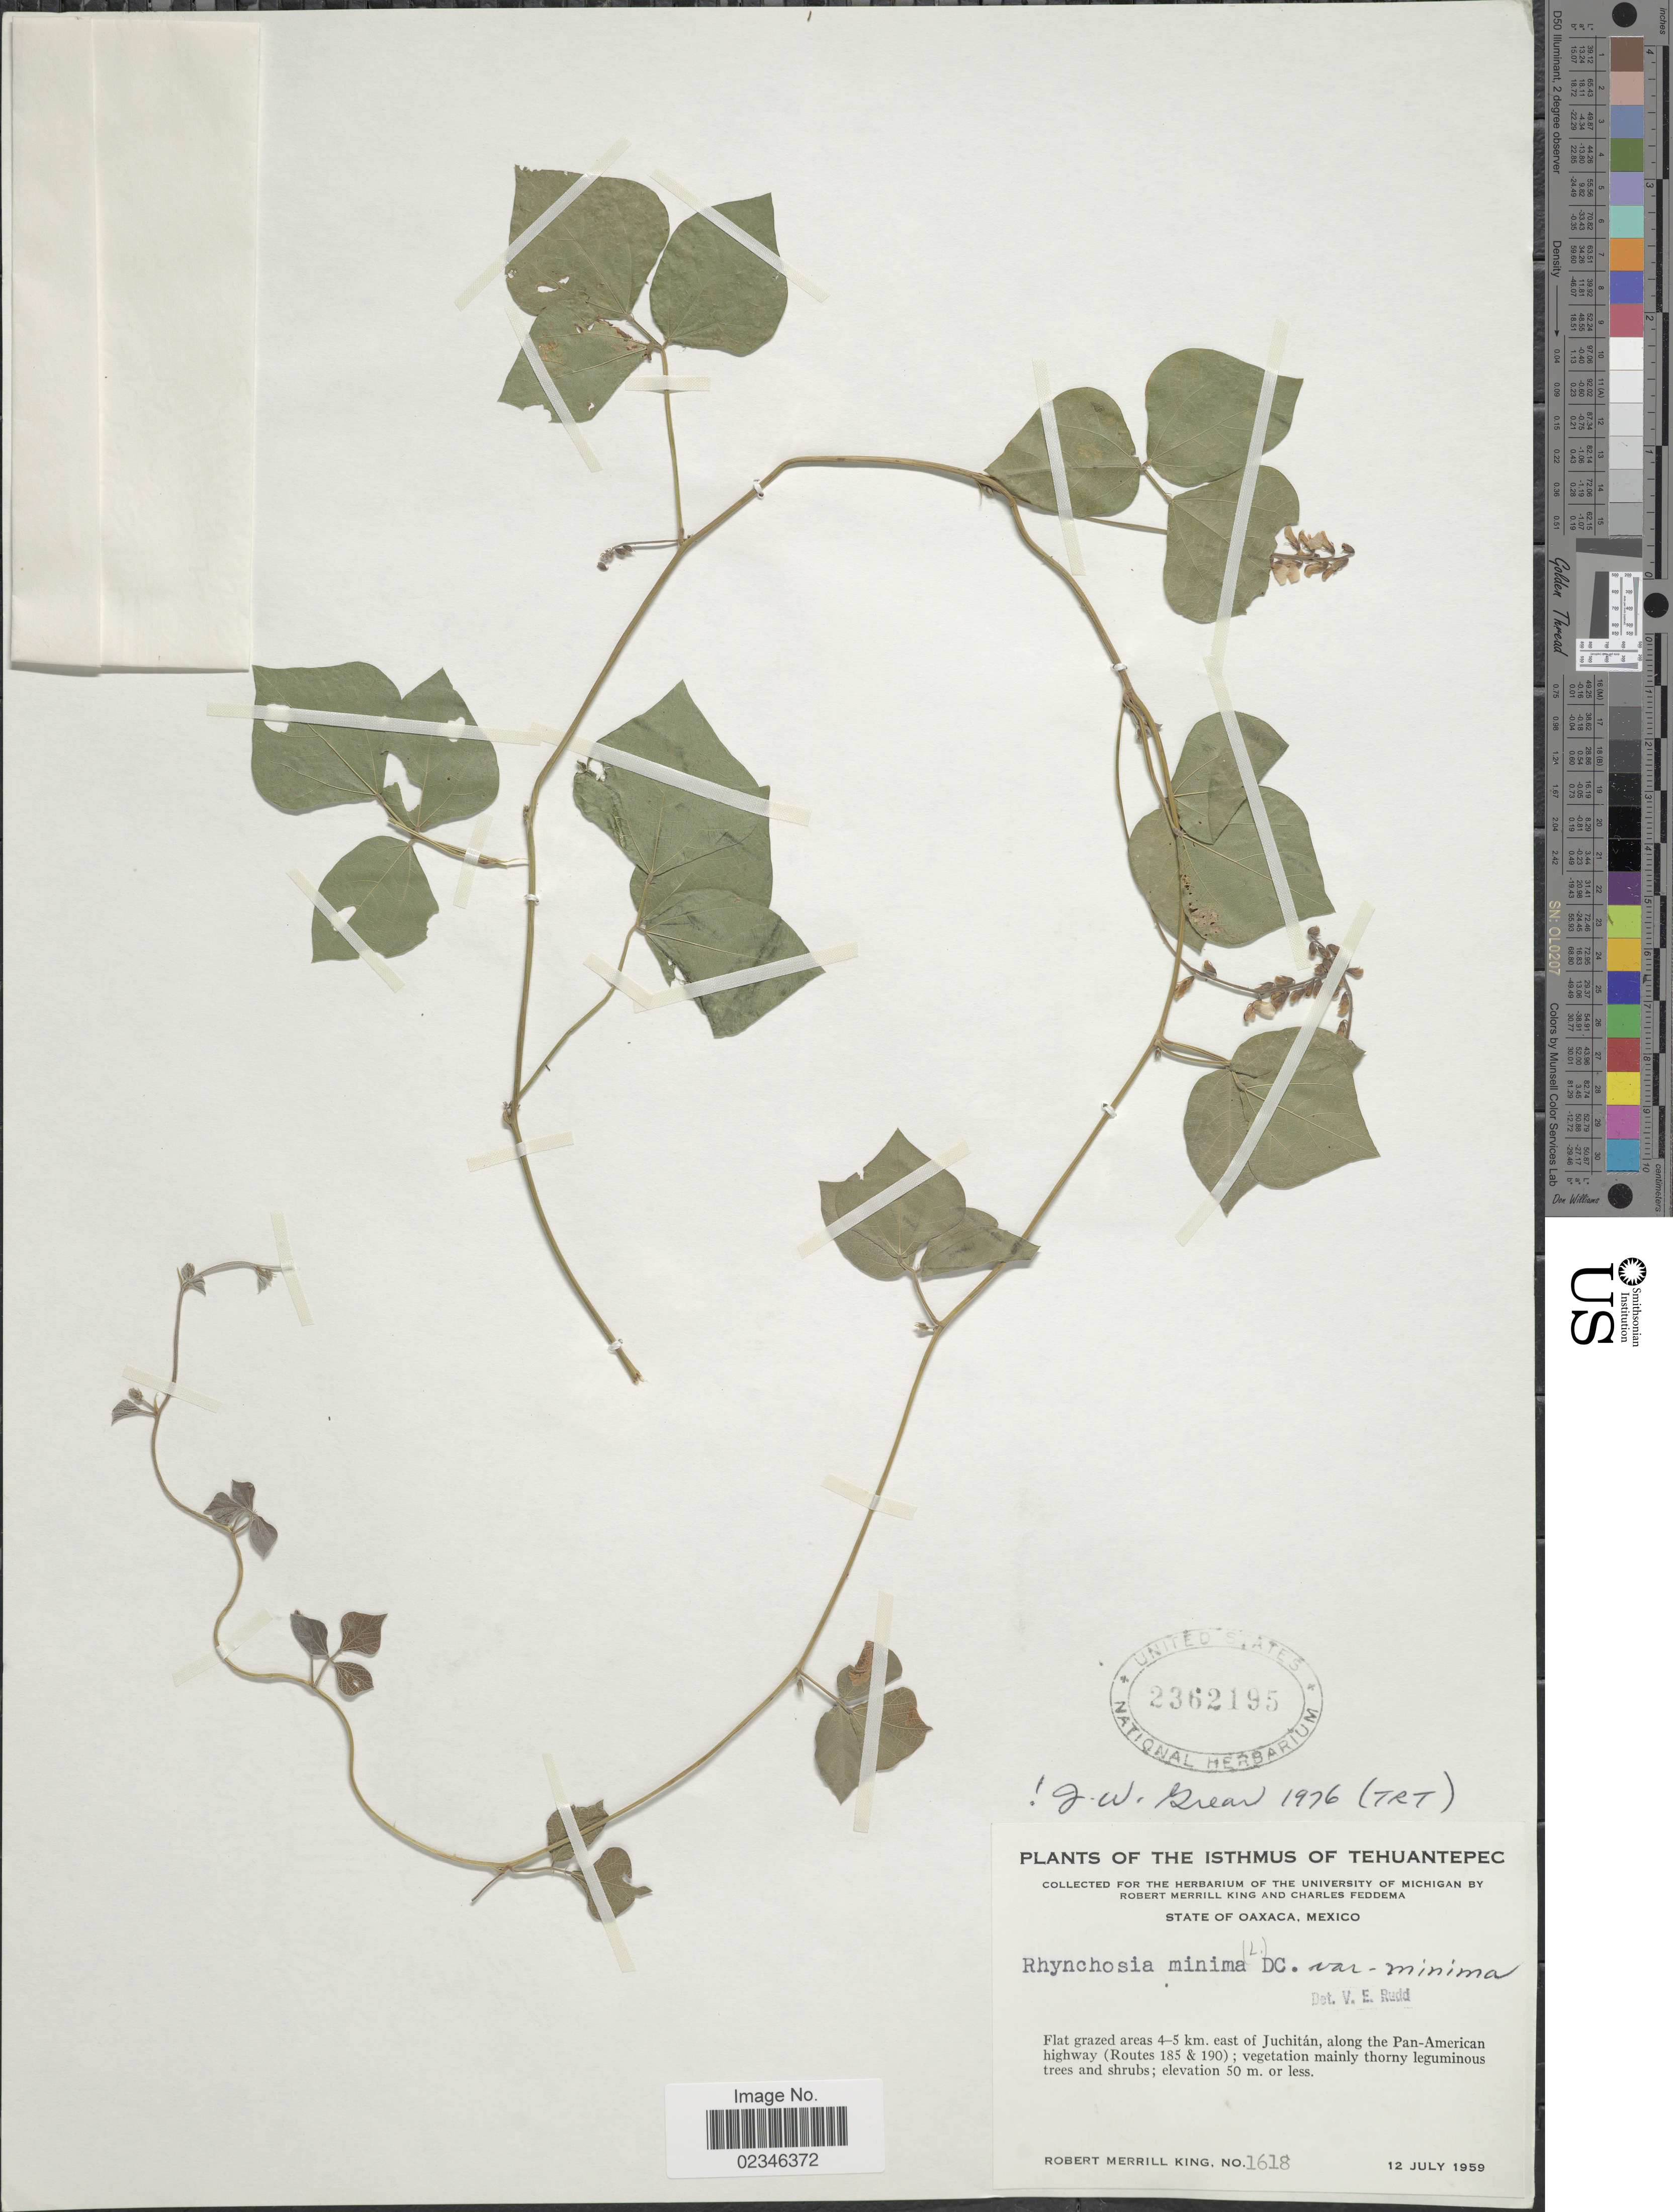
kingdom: Plantae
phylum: Tracheophyta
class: Magnoliopsida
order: Fabales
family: Fabaceae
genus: Rhynchosia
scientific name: Rhynchosia minima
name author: (L.) DC.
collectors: R. M. King & C. Feddema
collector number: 1618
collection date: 1959-07-12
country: Mexico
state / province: Oaxaca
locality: Isthmus of Tehuantepec. State of Oaxaca, Mexico. Flat grazed areas 4-5 km. east of Juchitan, along the Pan-American highway (Routes 185 & 190)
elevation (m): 50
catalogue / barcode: US 2362195